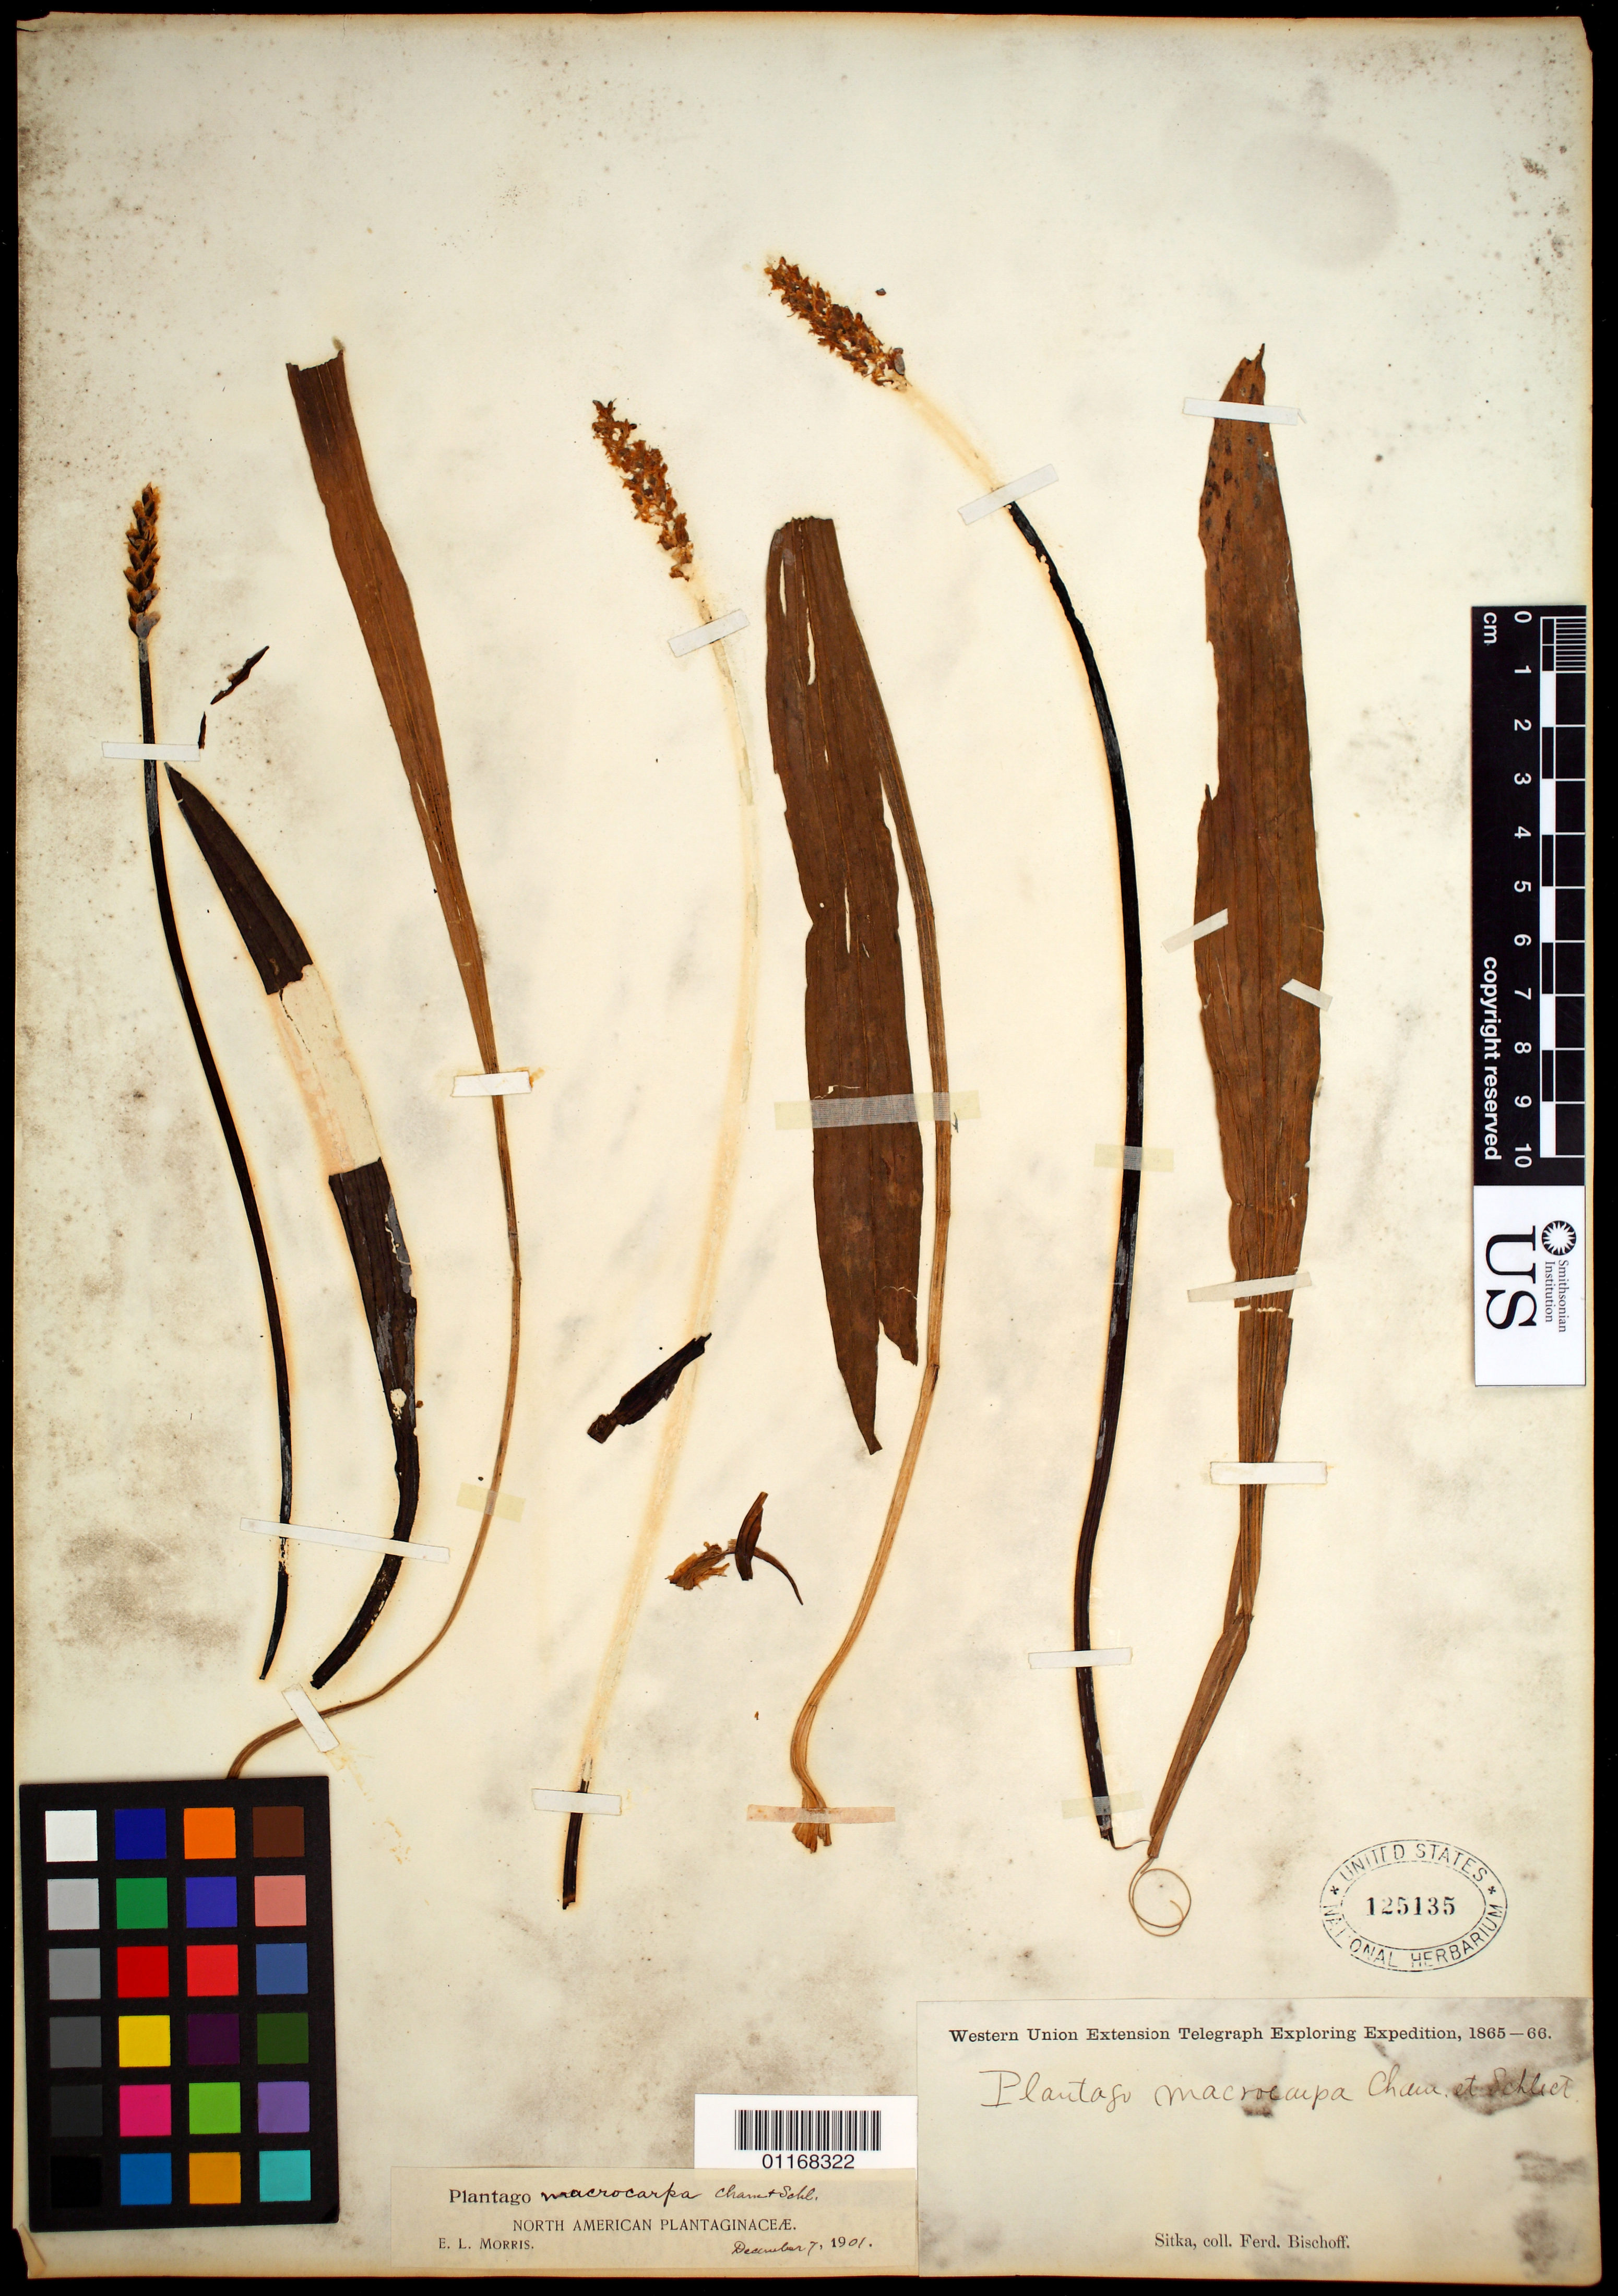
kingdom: Plantae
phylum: Tracheophyta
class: Magnoliopsida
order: Lamiales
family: Plantaginaceae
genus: Plantago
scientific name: Plantago macrocarpa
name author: Cham. & Schltdl.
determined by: Morris, E. L.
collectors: F. Bischoff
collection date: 1865/1866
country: United States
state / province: Alaska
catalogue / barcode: US 125135